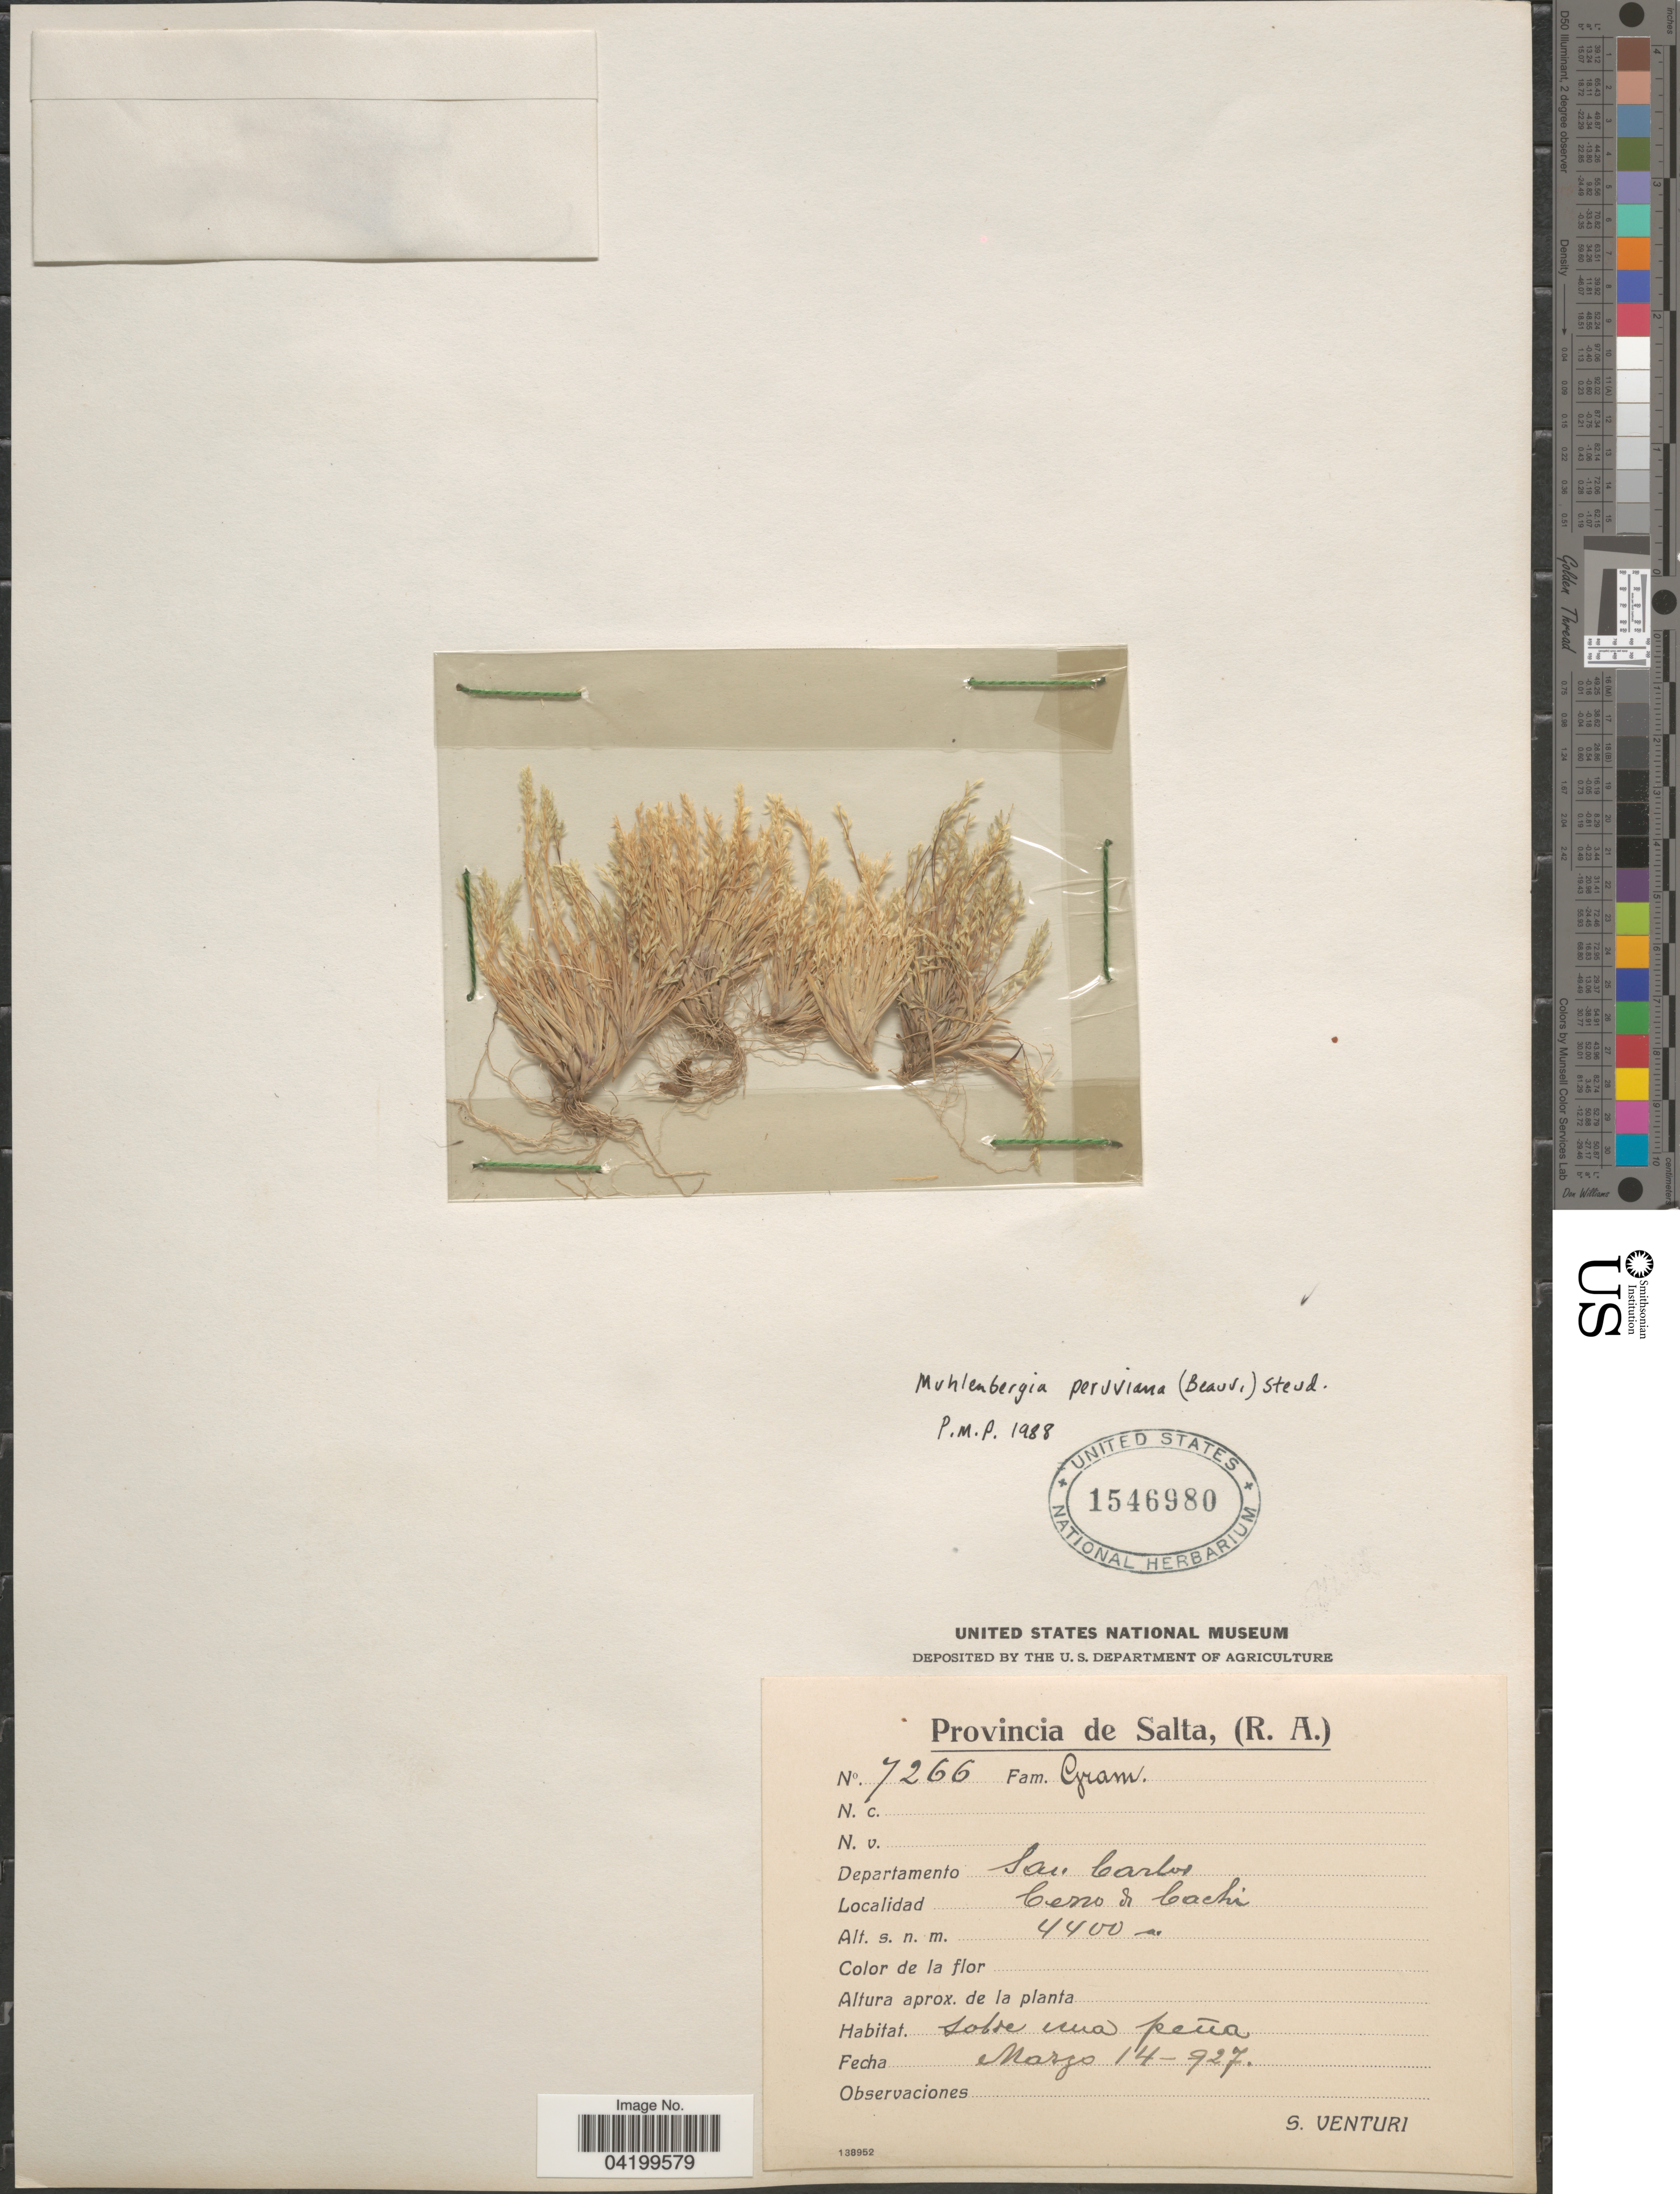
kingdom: Plantae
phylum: Tracheophyta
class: Liliopsida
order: Poales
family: Poaceae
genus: Muhlenbergia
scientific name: Muhlenbergia peruviana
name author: (P. Beauv.) Steud.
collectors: S. Venturi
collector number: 7266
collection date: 1927-03-14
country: Argentina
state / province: Salta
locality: Departamento San Carlos. Cerro de Cachi.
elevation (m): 4400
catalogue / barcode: US 1546980